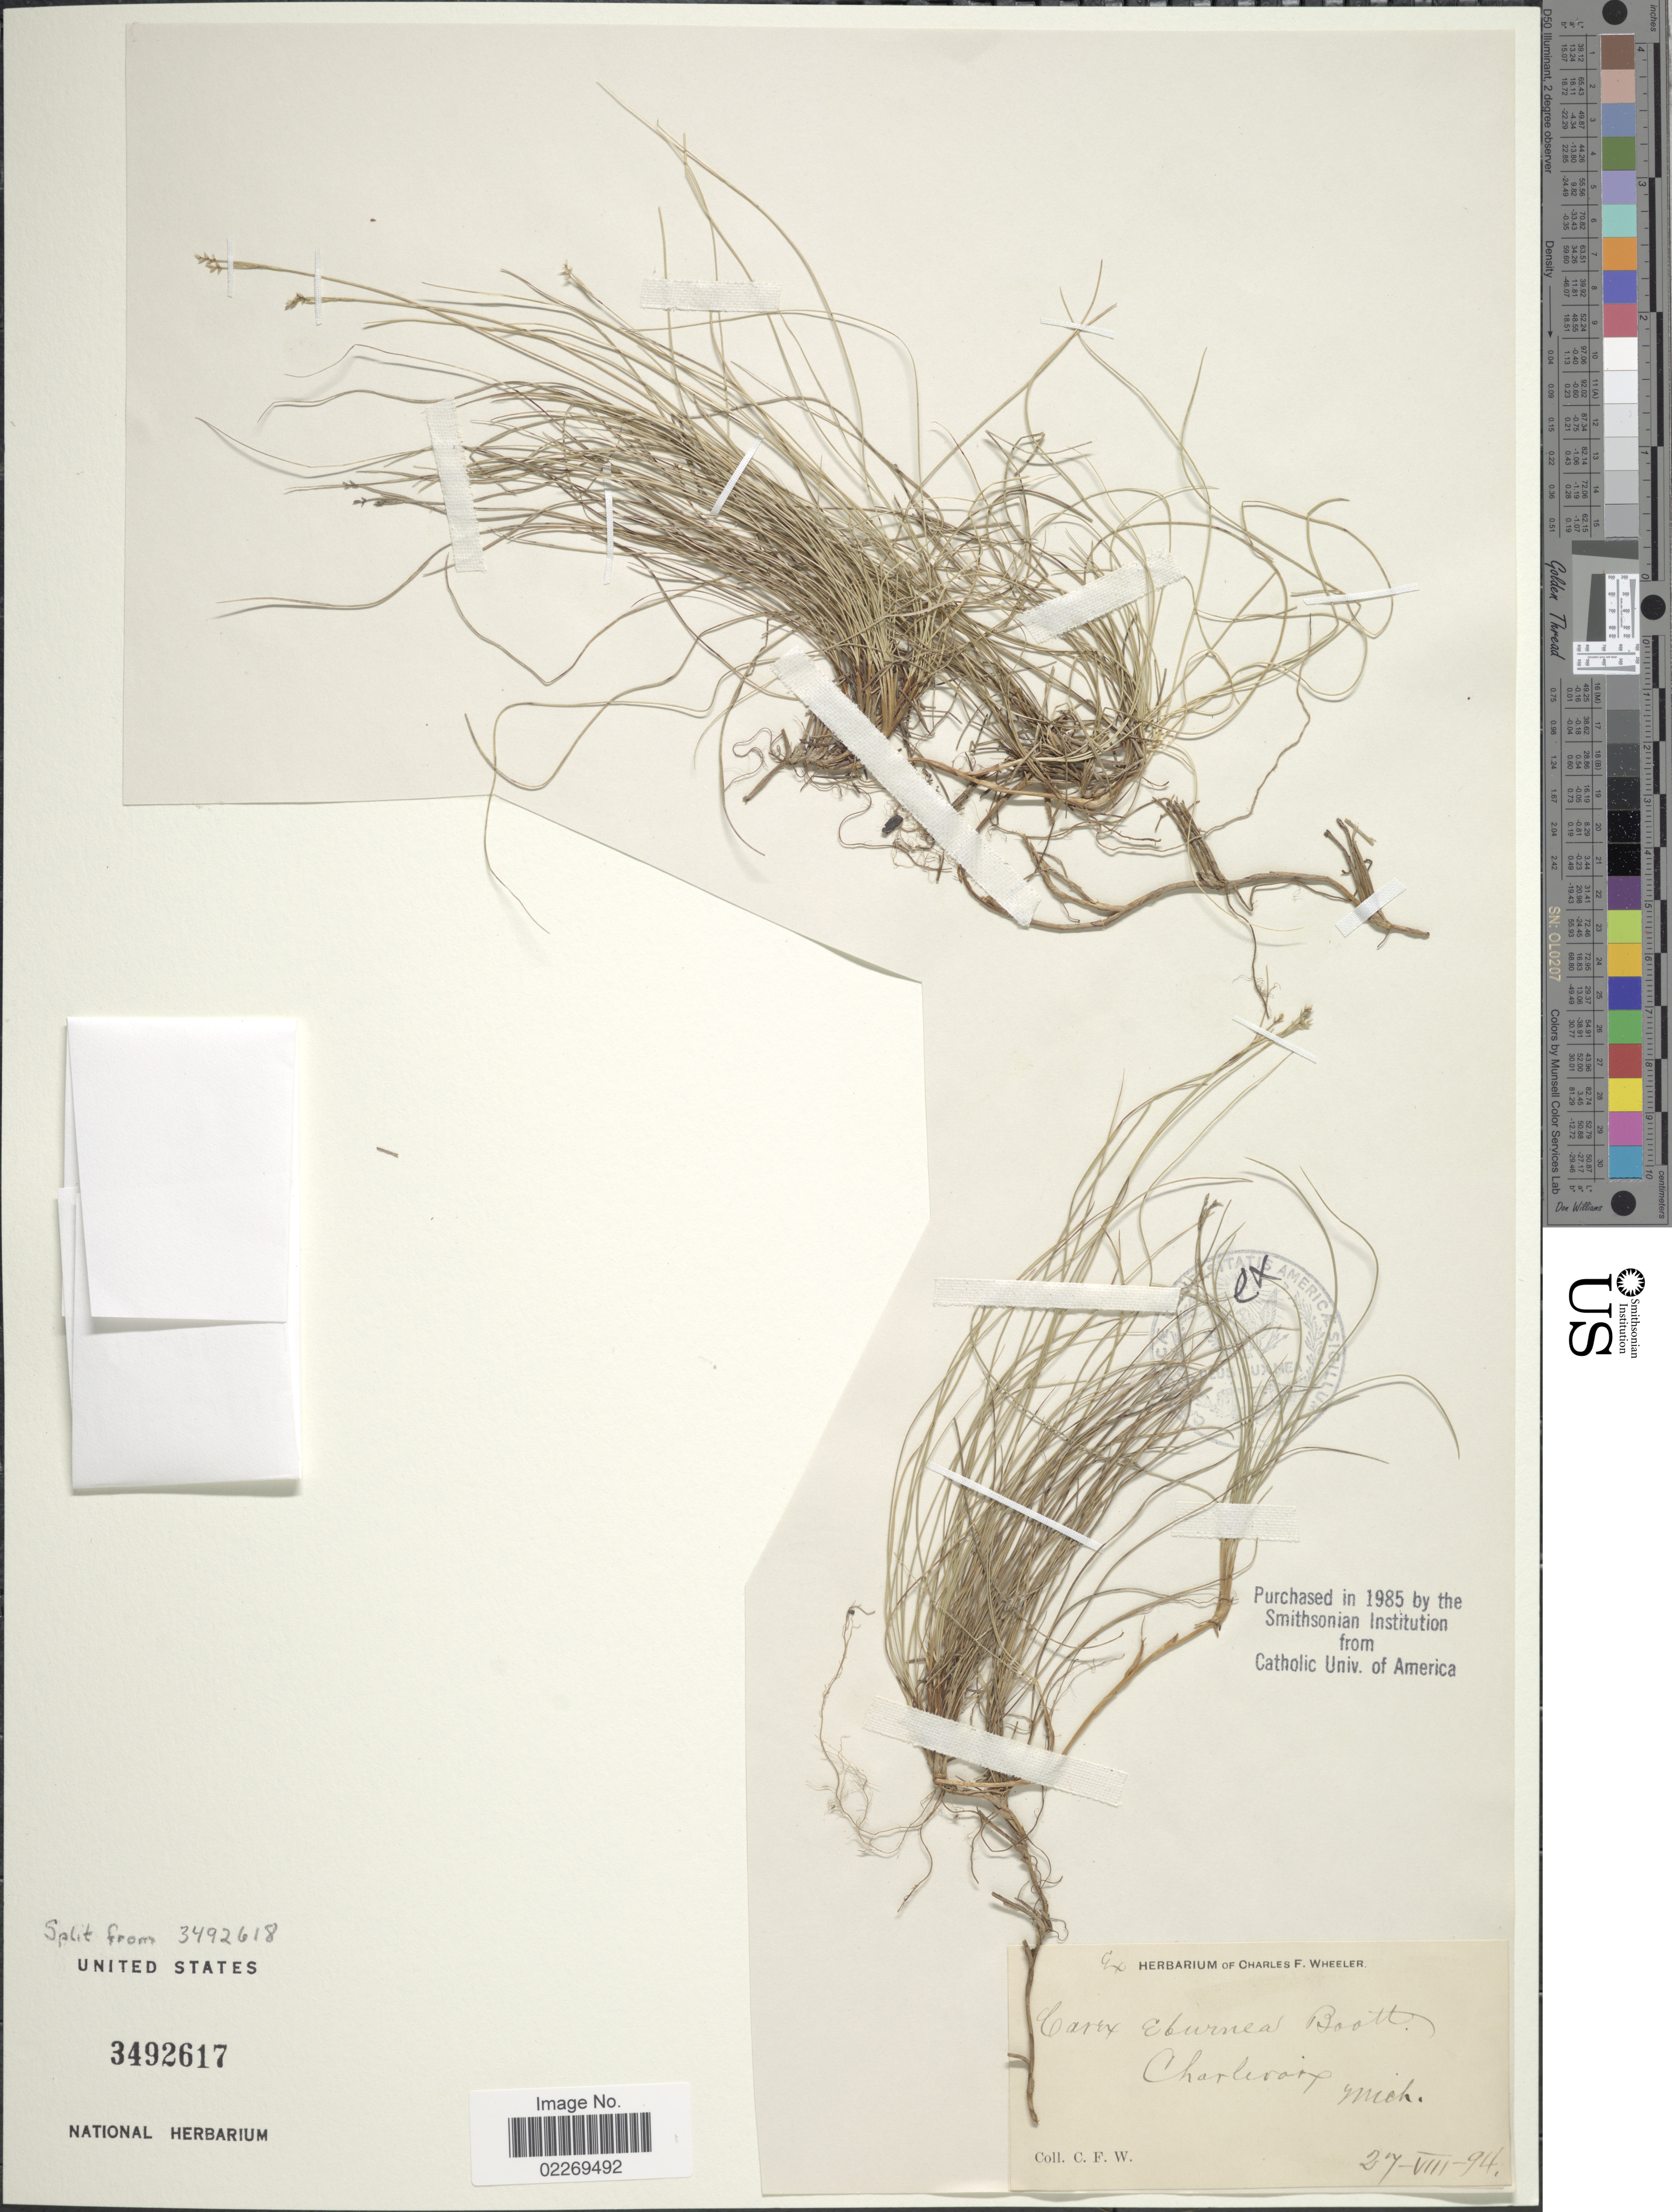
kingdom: Plantae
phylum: Tracheophyta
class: Liliopsida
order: Poales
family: Cyperaceae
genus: Carex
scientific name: Carex eburnea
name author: Boott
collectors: C. Wheeler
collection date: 1894-08-27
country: United States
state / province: Michigan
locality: Charlevoix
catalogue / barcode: US 3492617